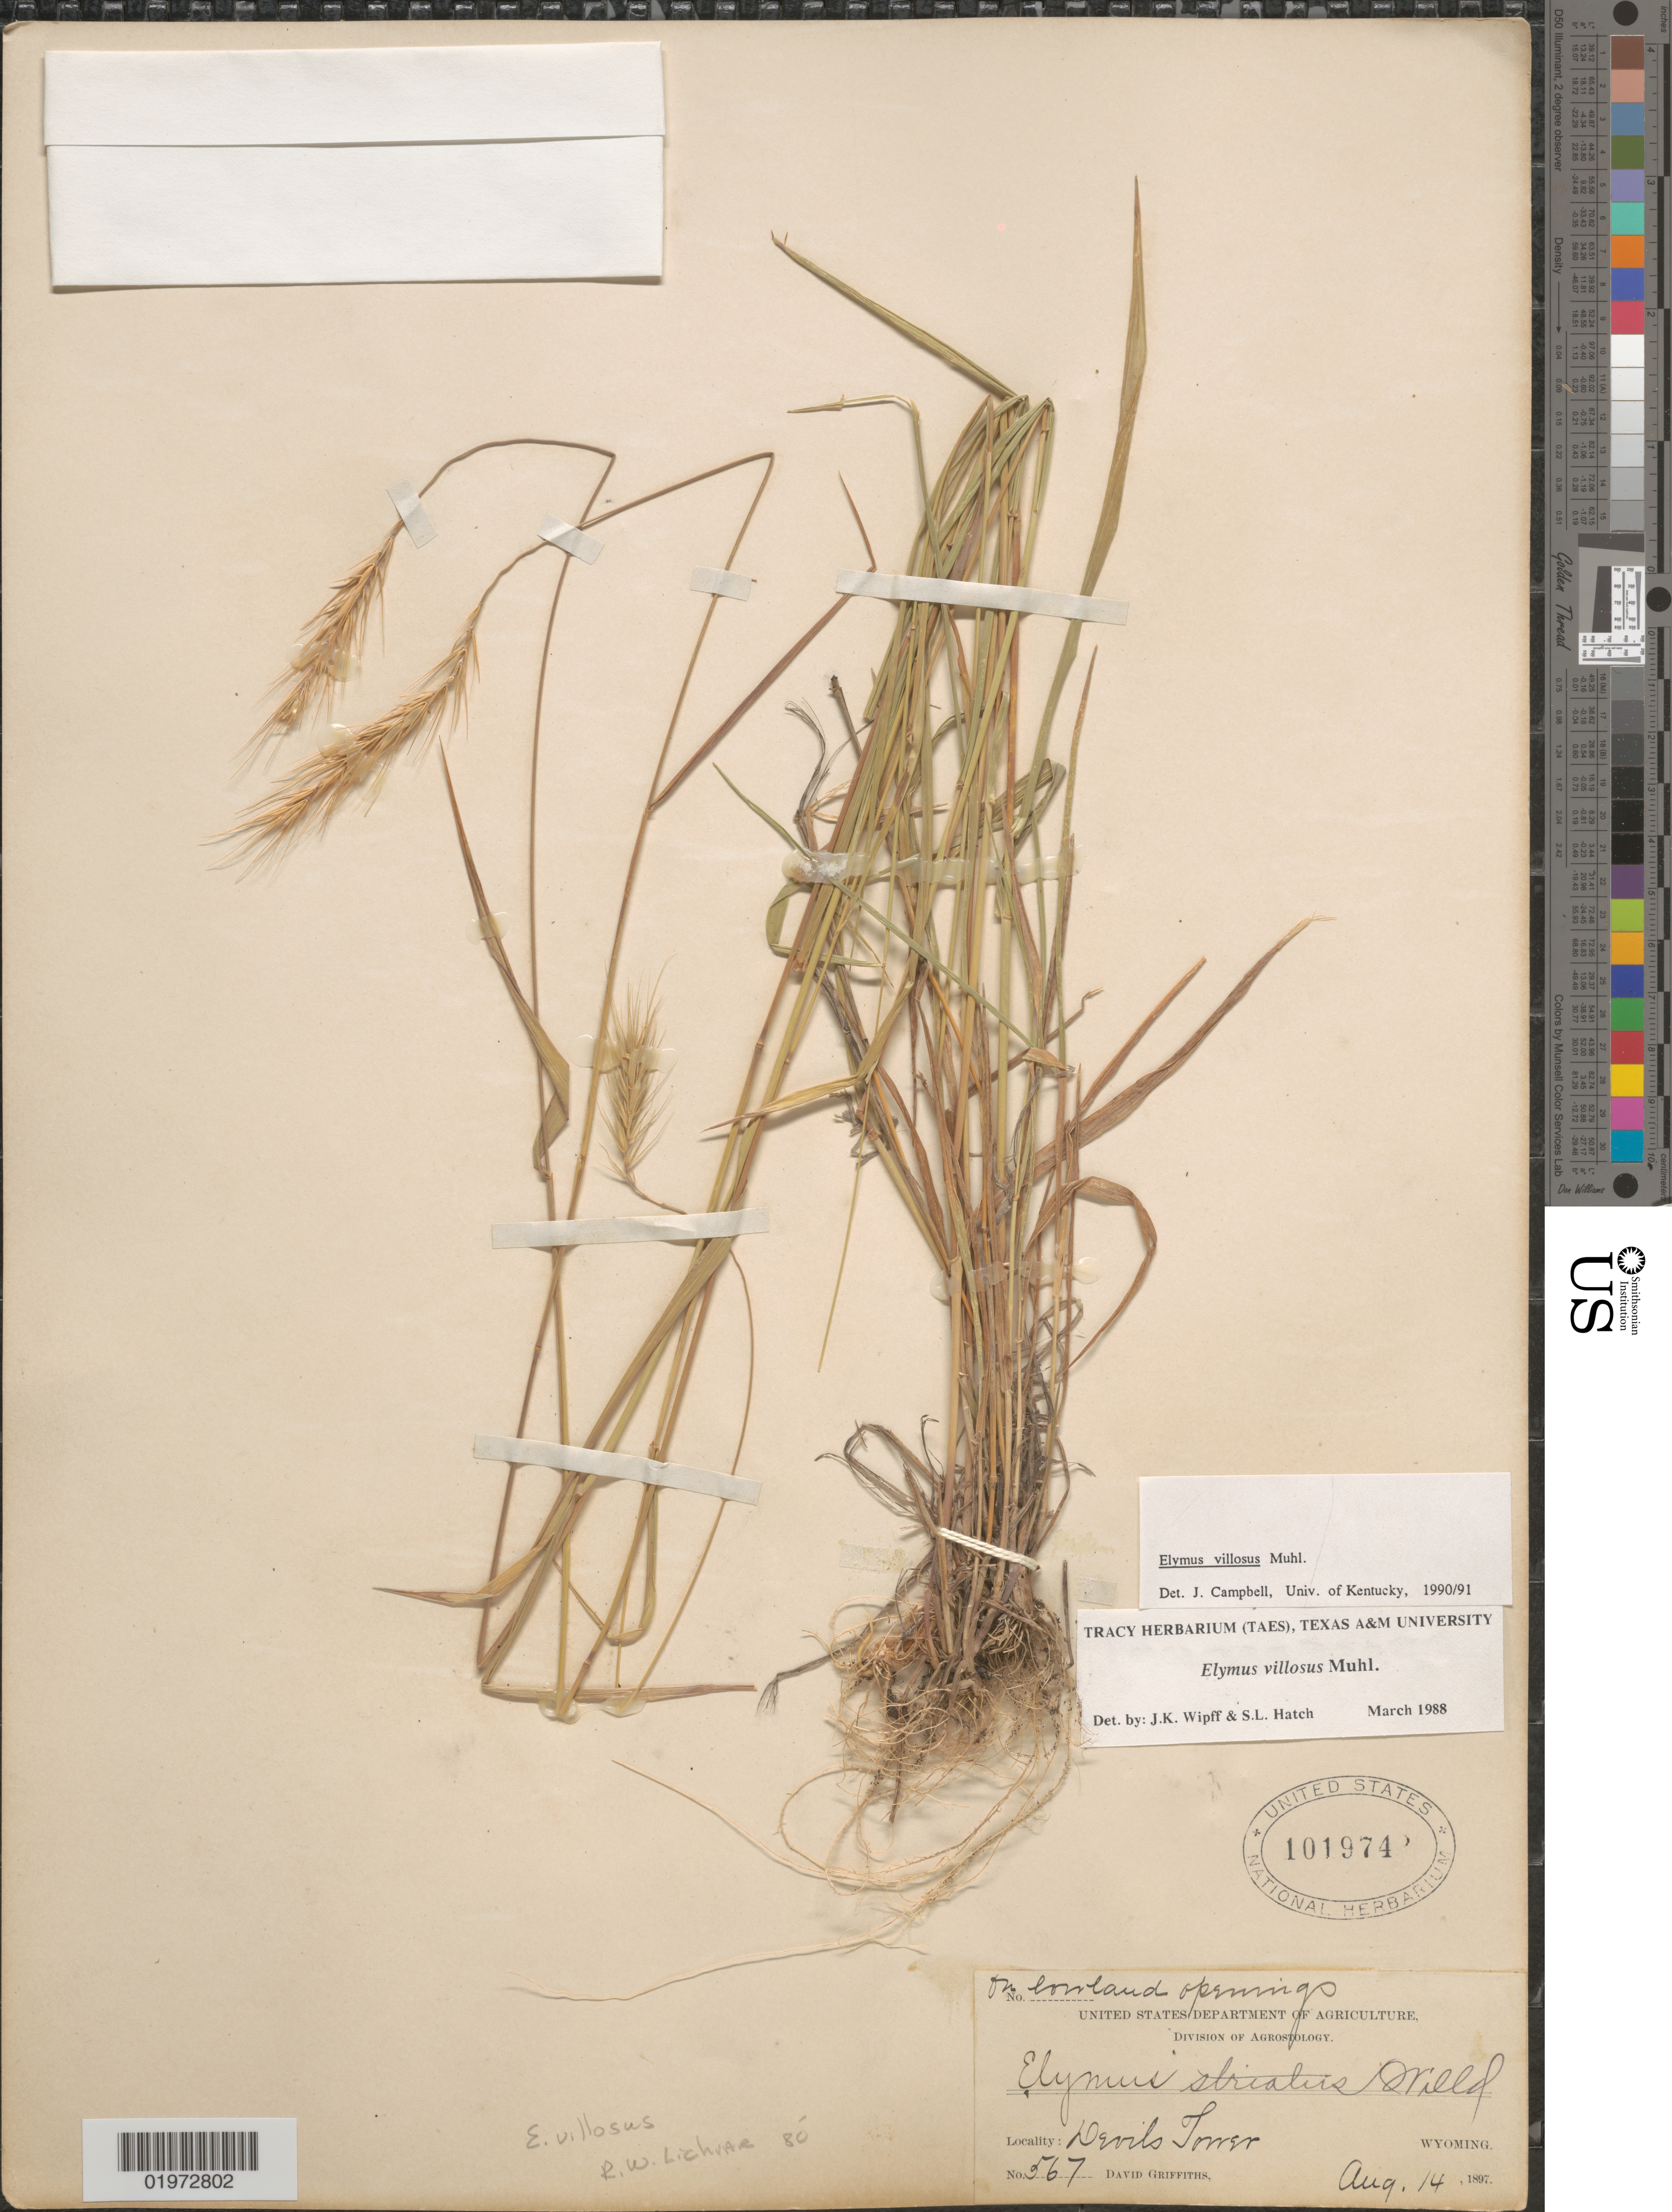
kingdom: Plantae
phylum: Tracheophyta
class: Liliopsida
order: Poales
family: Poaceae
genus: Elymus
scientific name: Elymus villosus var. arkansanus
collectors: D. Griffiths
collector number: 567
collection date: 1897-08-14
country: United States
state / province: Wyoming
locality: Devils Tower.